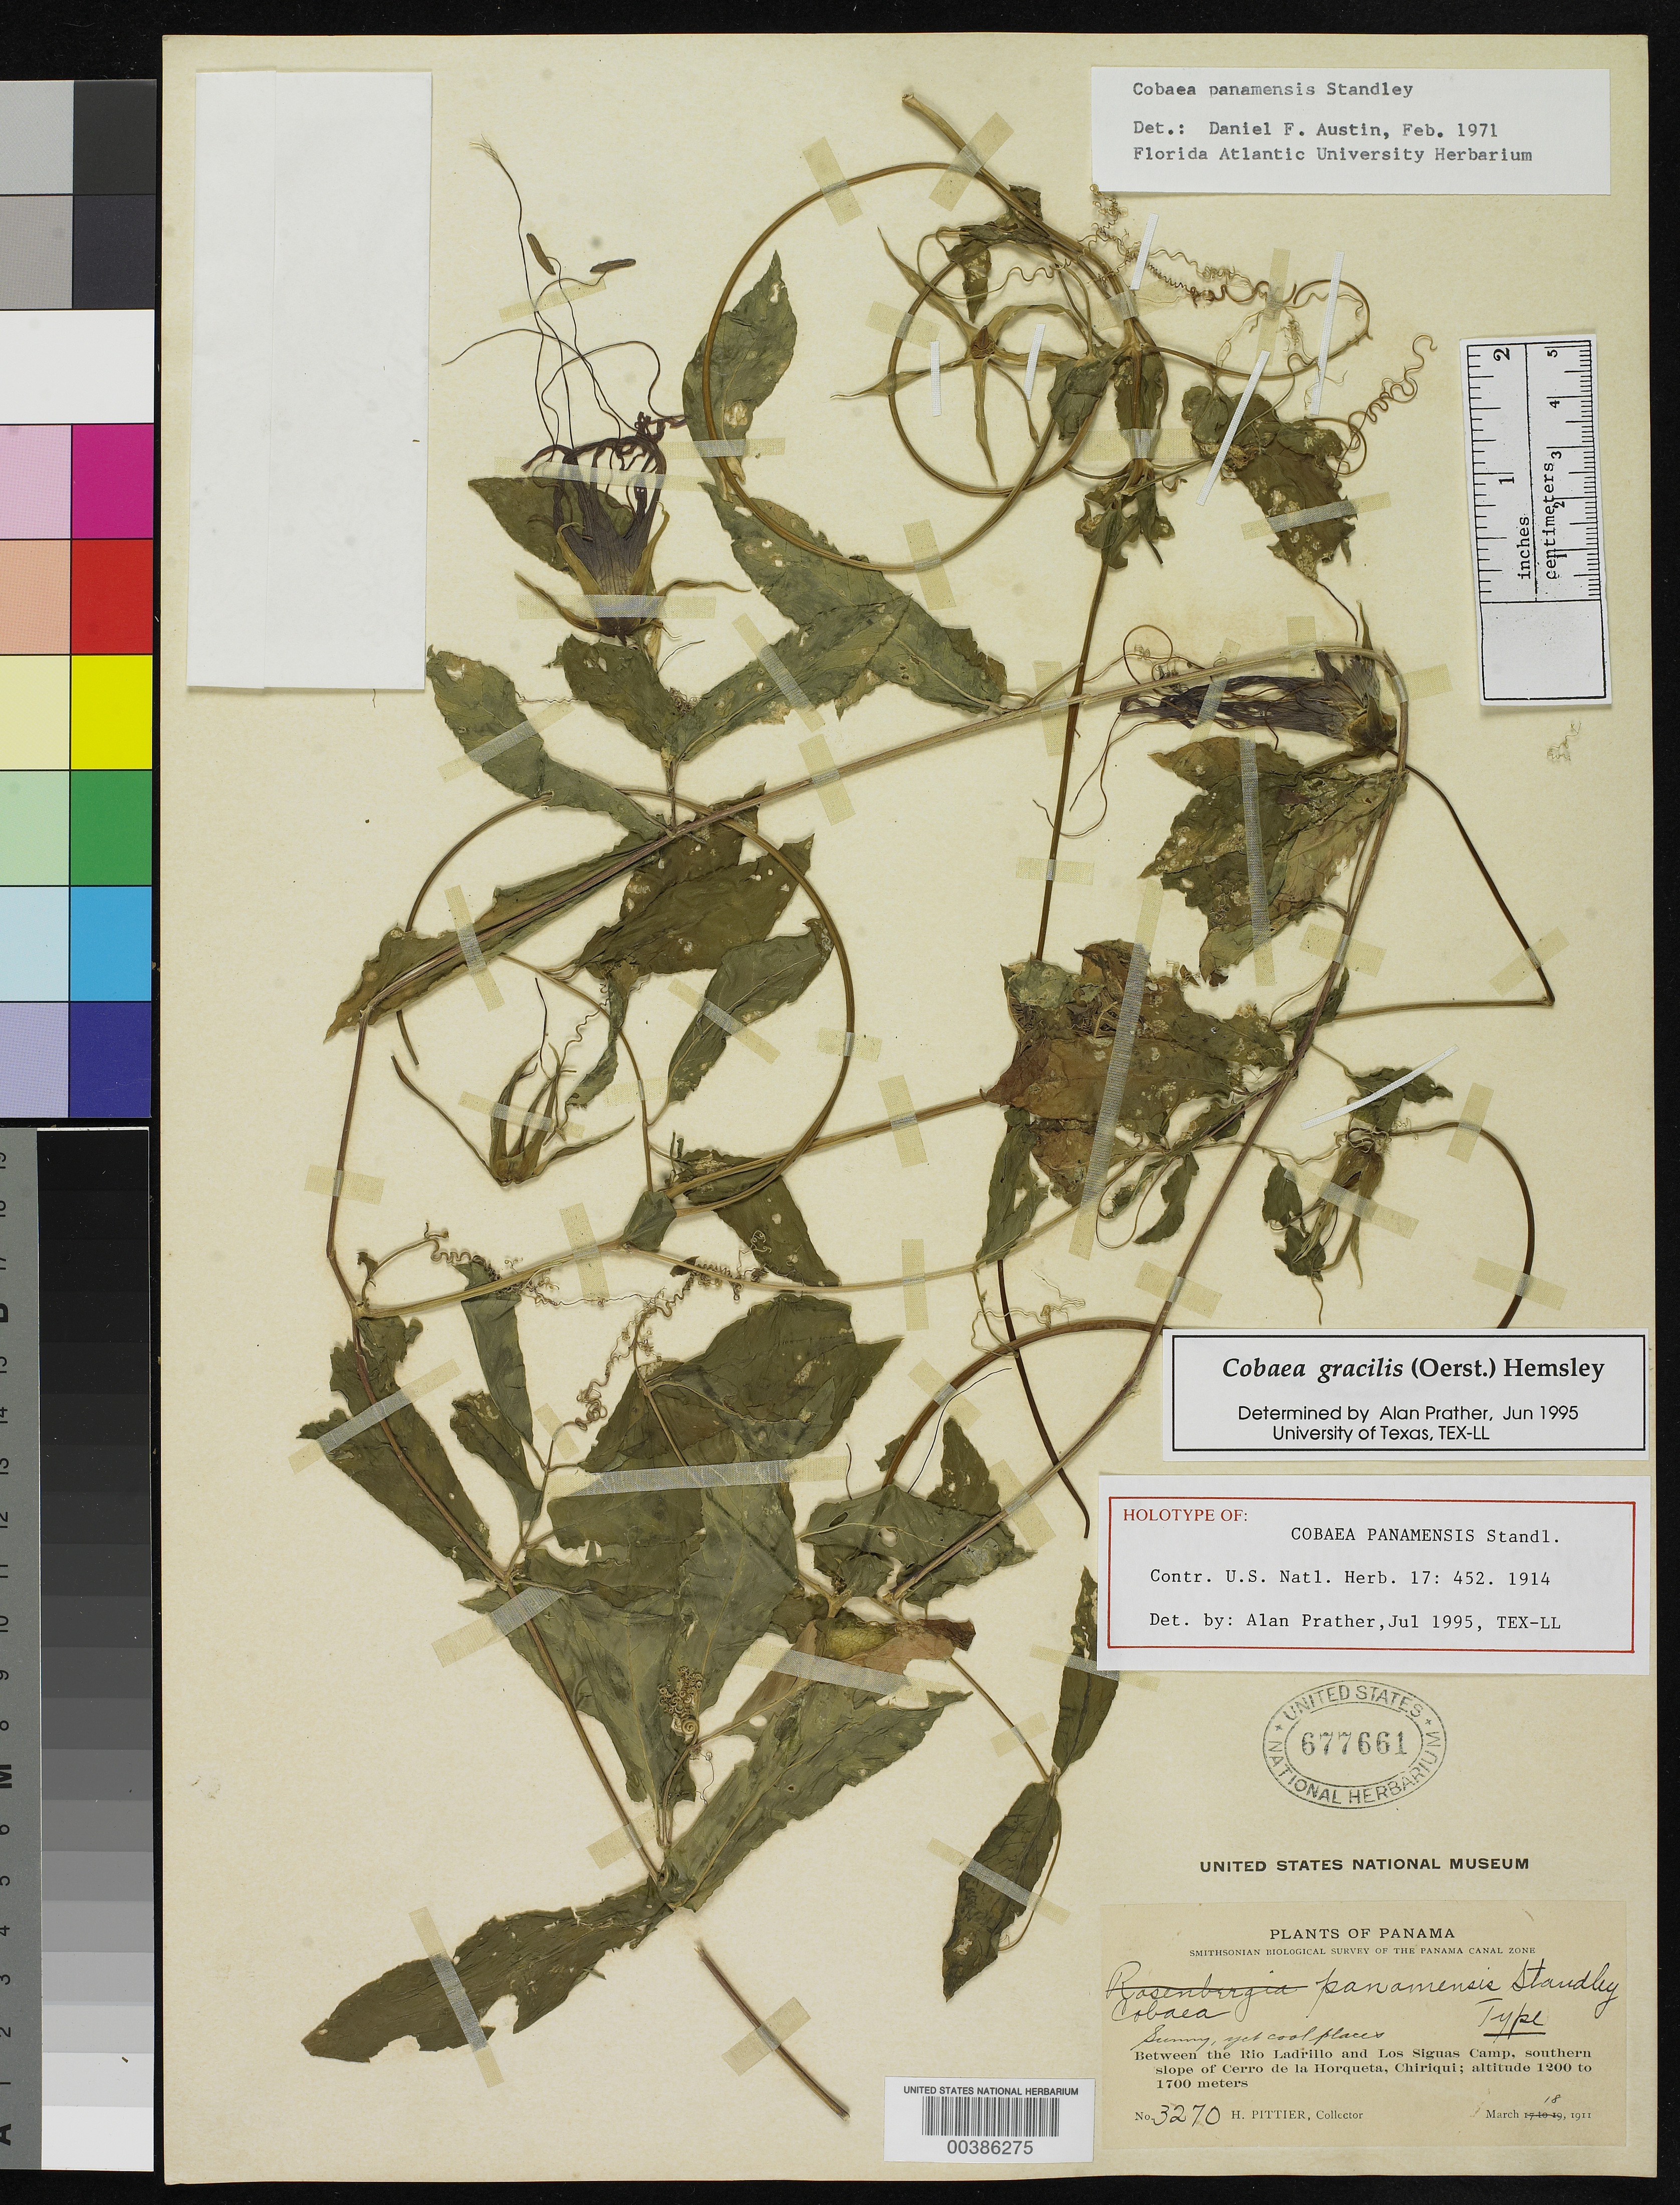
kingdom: Plantae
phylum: Tracheophyta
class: Magnoliopsida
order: Ericales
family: Polemoniaceae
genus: Cobaea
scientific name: Cobaea panamensis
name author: Standl.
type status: Holotype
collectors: H. F. Pittier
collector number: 3270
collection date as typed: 18 Mar 1911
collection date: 1911-03-18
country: Panama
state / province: Chiriquí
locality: Between Rio Ladrillo and Las Siguas camp, S slope of Cerro de La Horqueta.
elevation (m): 1200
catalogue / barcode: US 677661